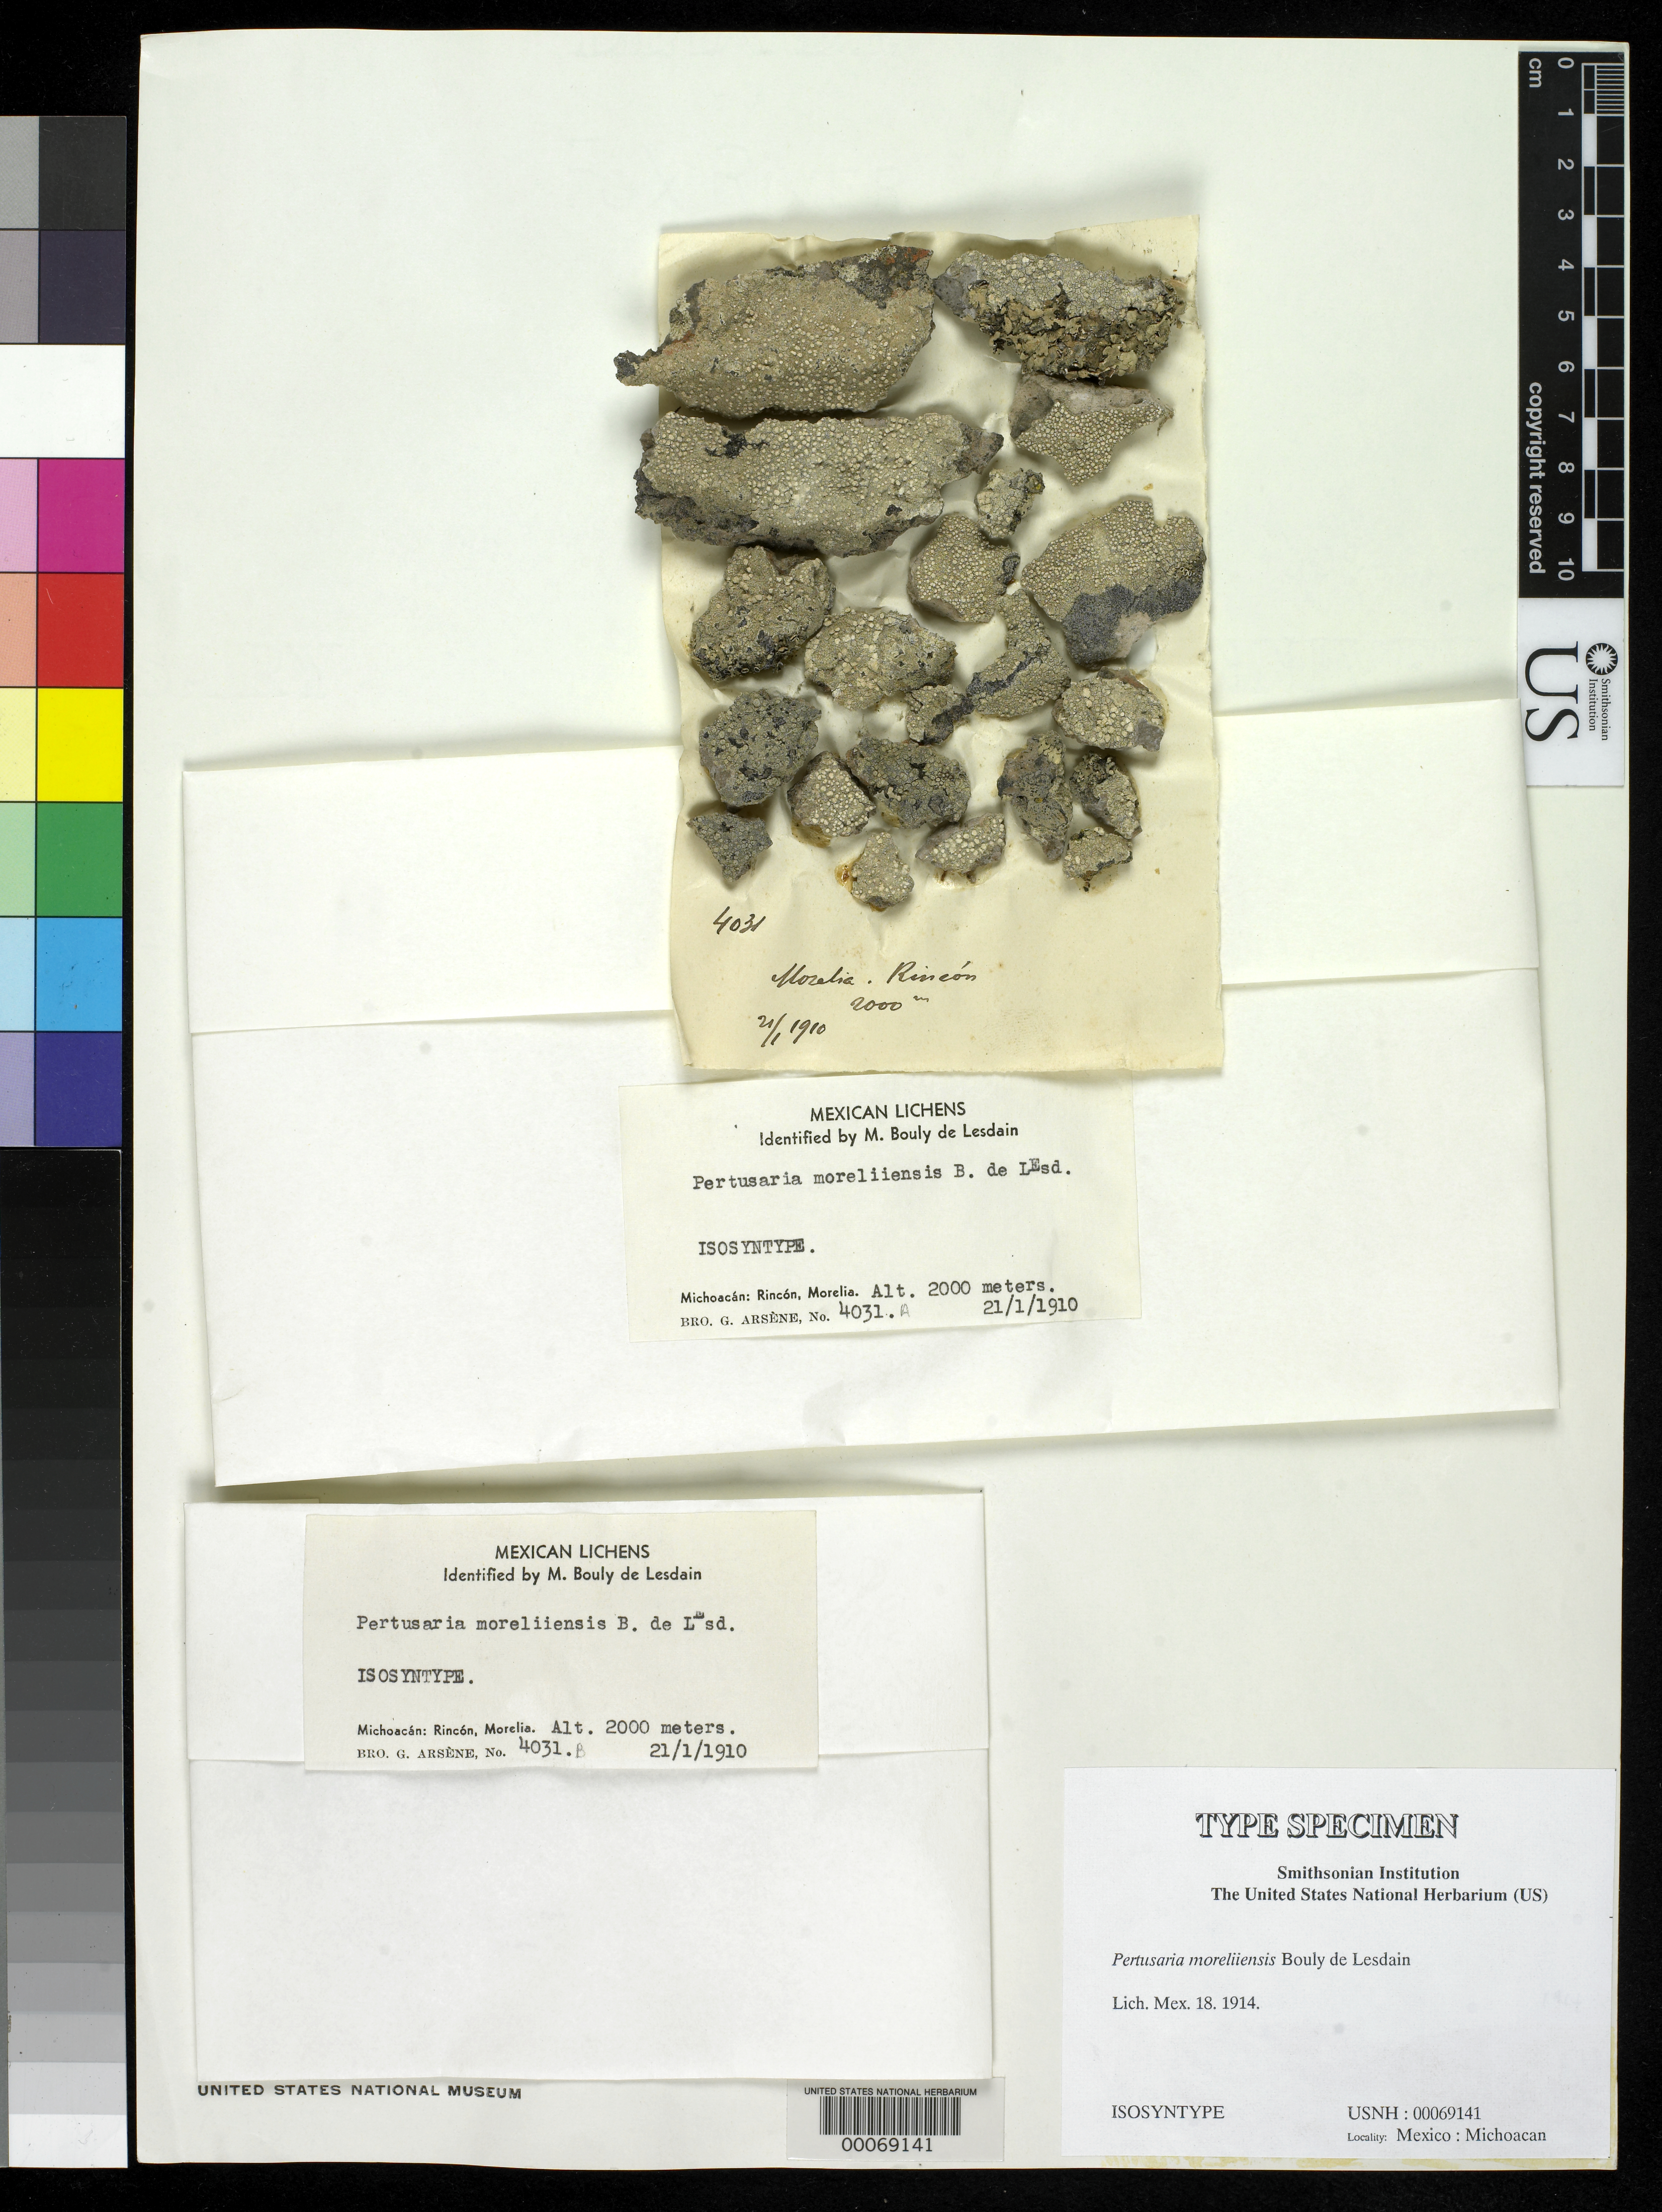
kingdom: Fungi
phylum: Ascomycota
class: Lecanoromycetes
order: Pertusariales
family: Pertusariaceae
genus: Pertusaria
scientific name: Pertusaria moreliensis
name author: B. de Lesd.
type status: Isosyntype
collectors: Bro. G. Arsène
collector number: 4031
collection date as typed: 21 Jan 1910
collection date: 1910-01-21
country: Mexico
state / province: Michoacán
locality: Rincon, Morelia.